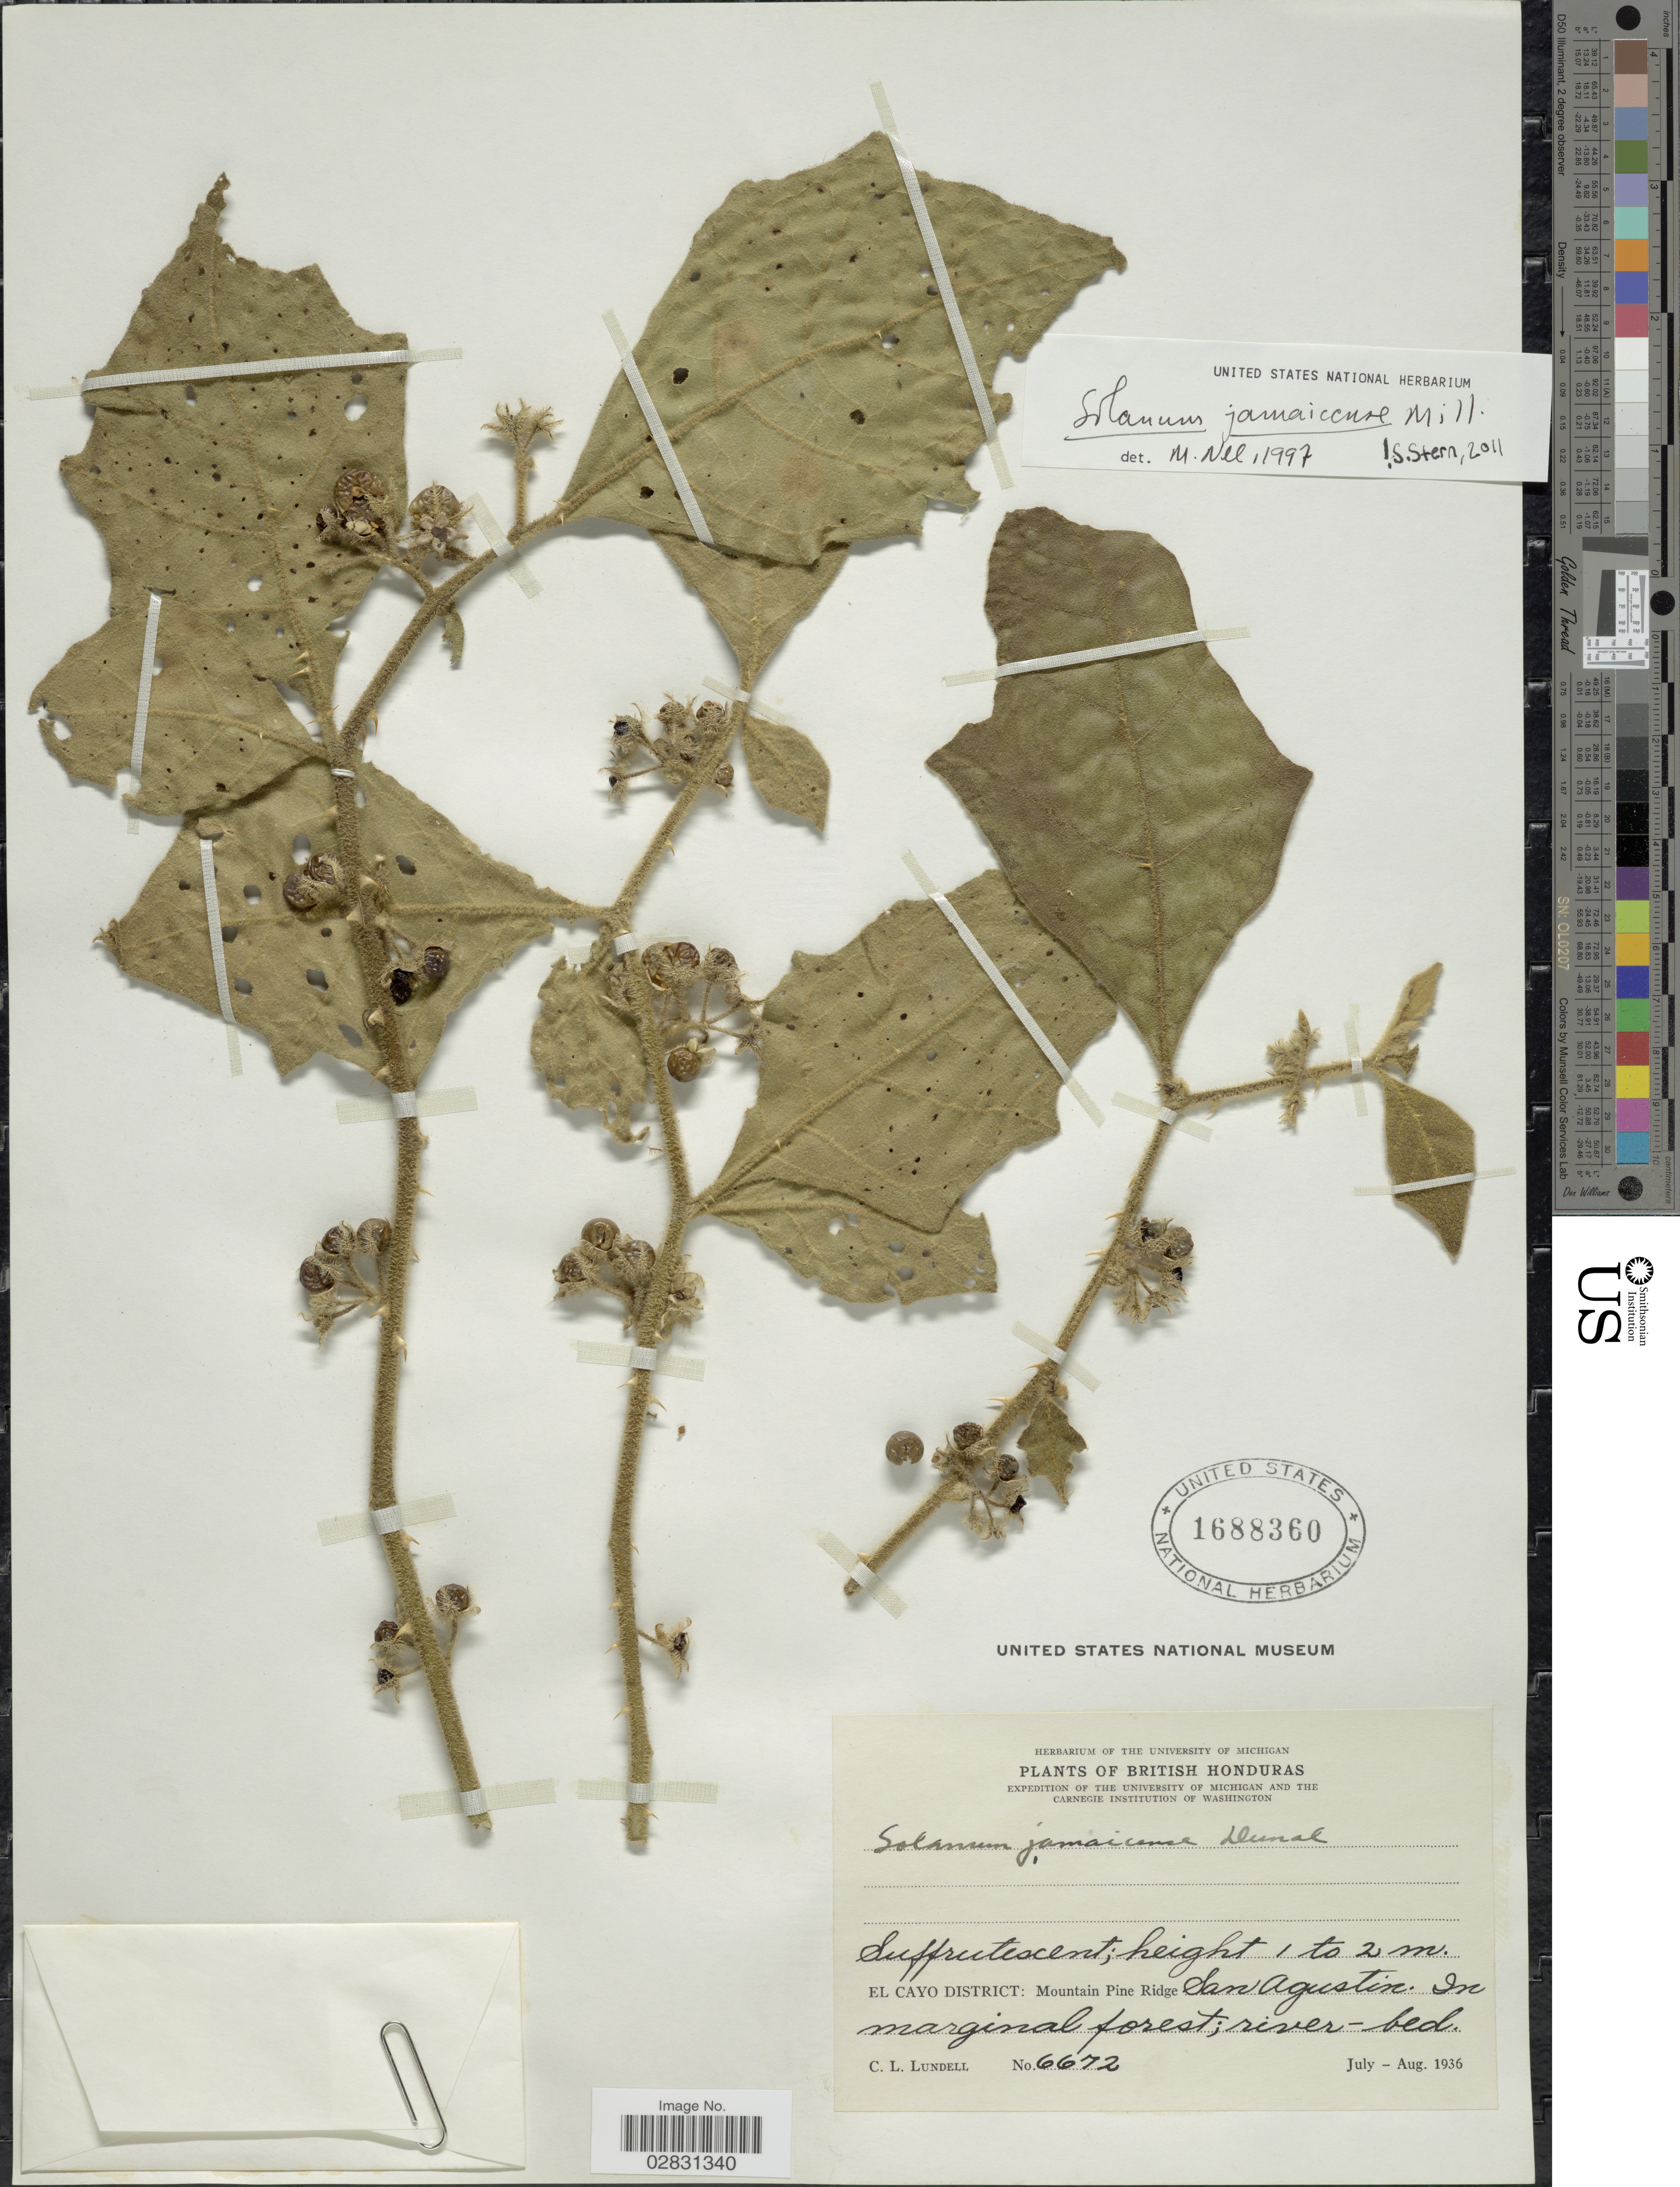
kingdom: Plantae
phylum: Tracheophyta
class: Magnoliopsida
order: Solanales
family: Solanaceae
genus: Solanum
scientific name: Solanum jamaicense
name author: Mill.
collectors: C. L. Lundell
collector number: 6672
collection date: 1936-07/1936-08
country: Belize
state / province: Cayo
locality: British Honduras, El Cayo District.: Mountain Pine Ridge, San Augustin.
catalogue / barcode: US 1688360